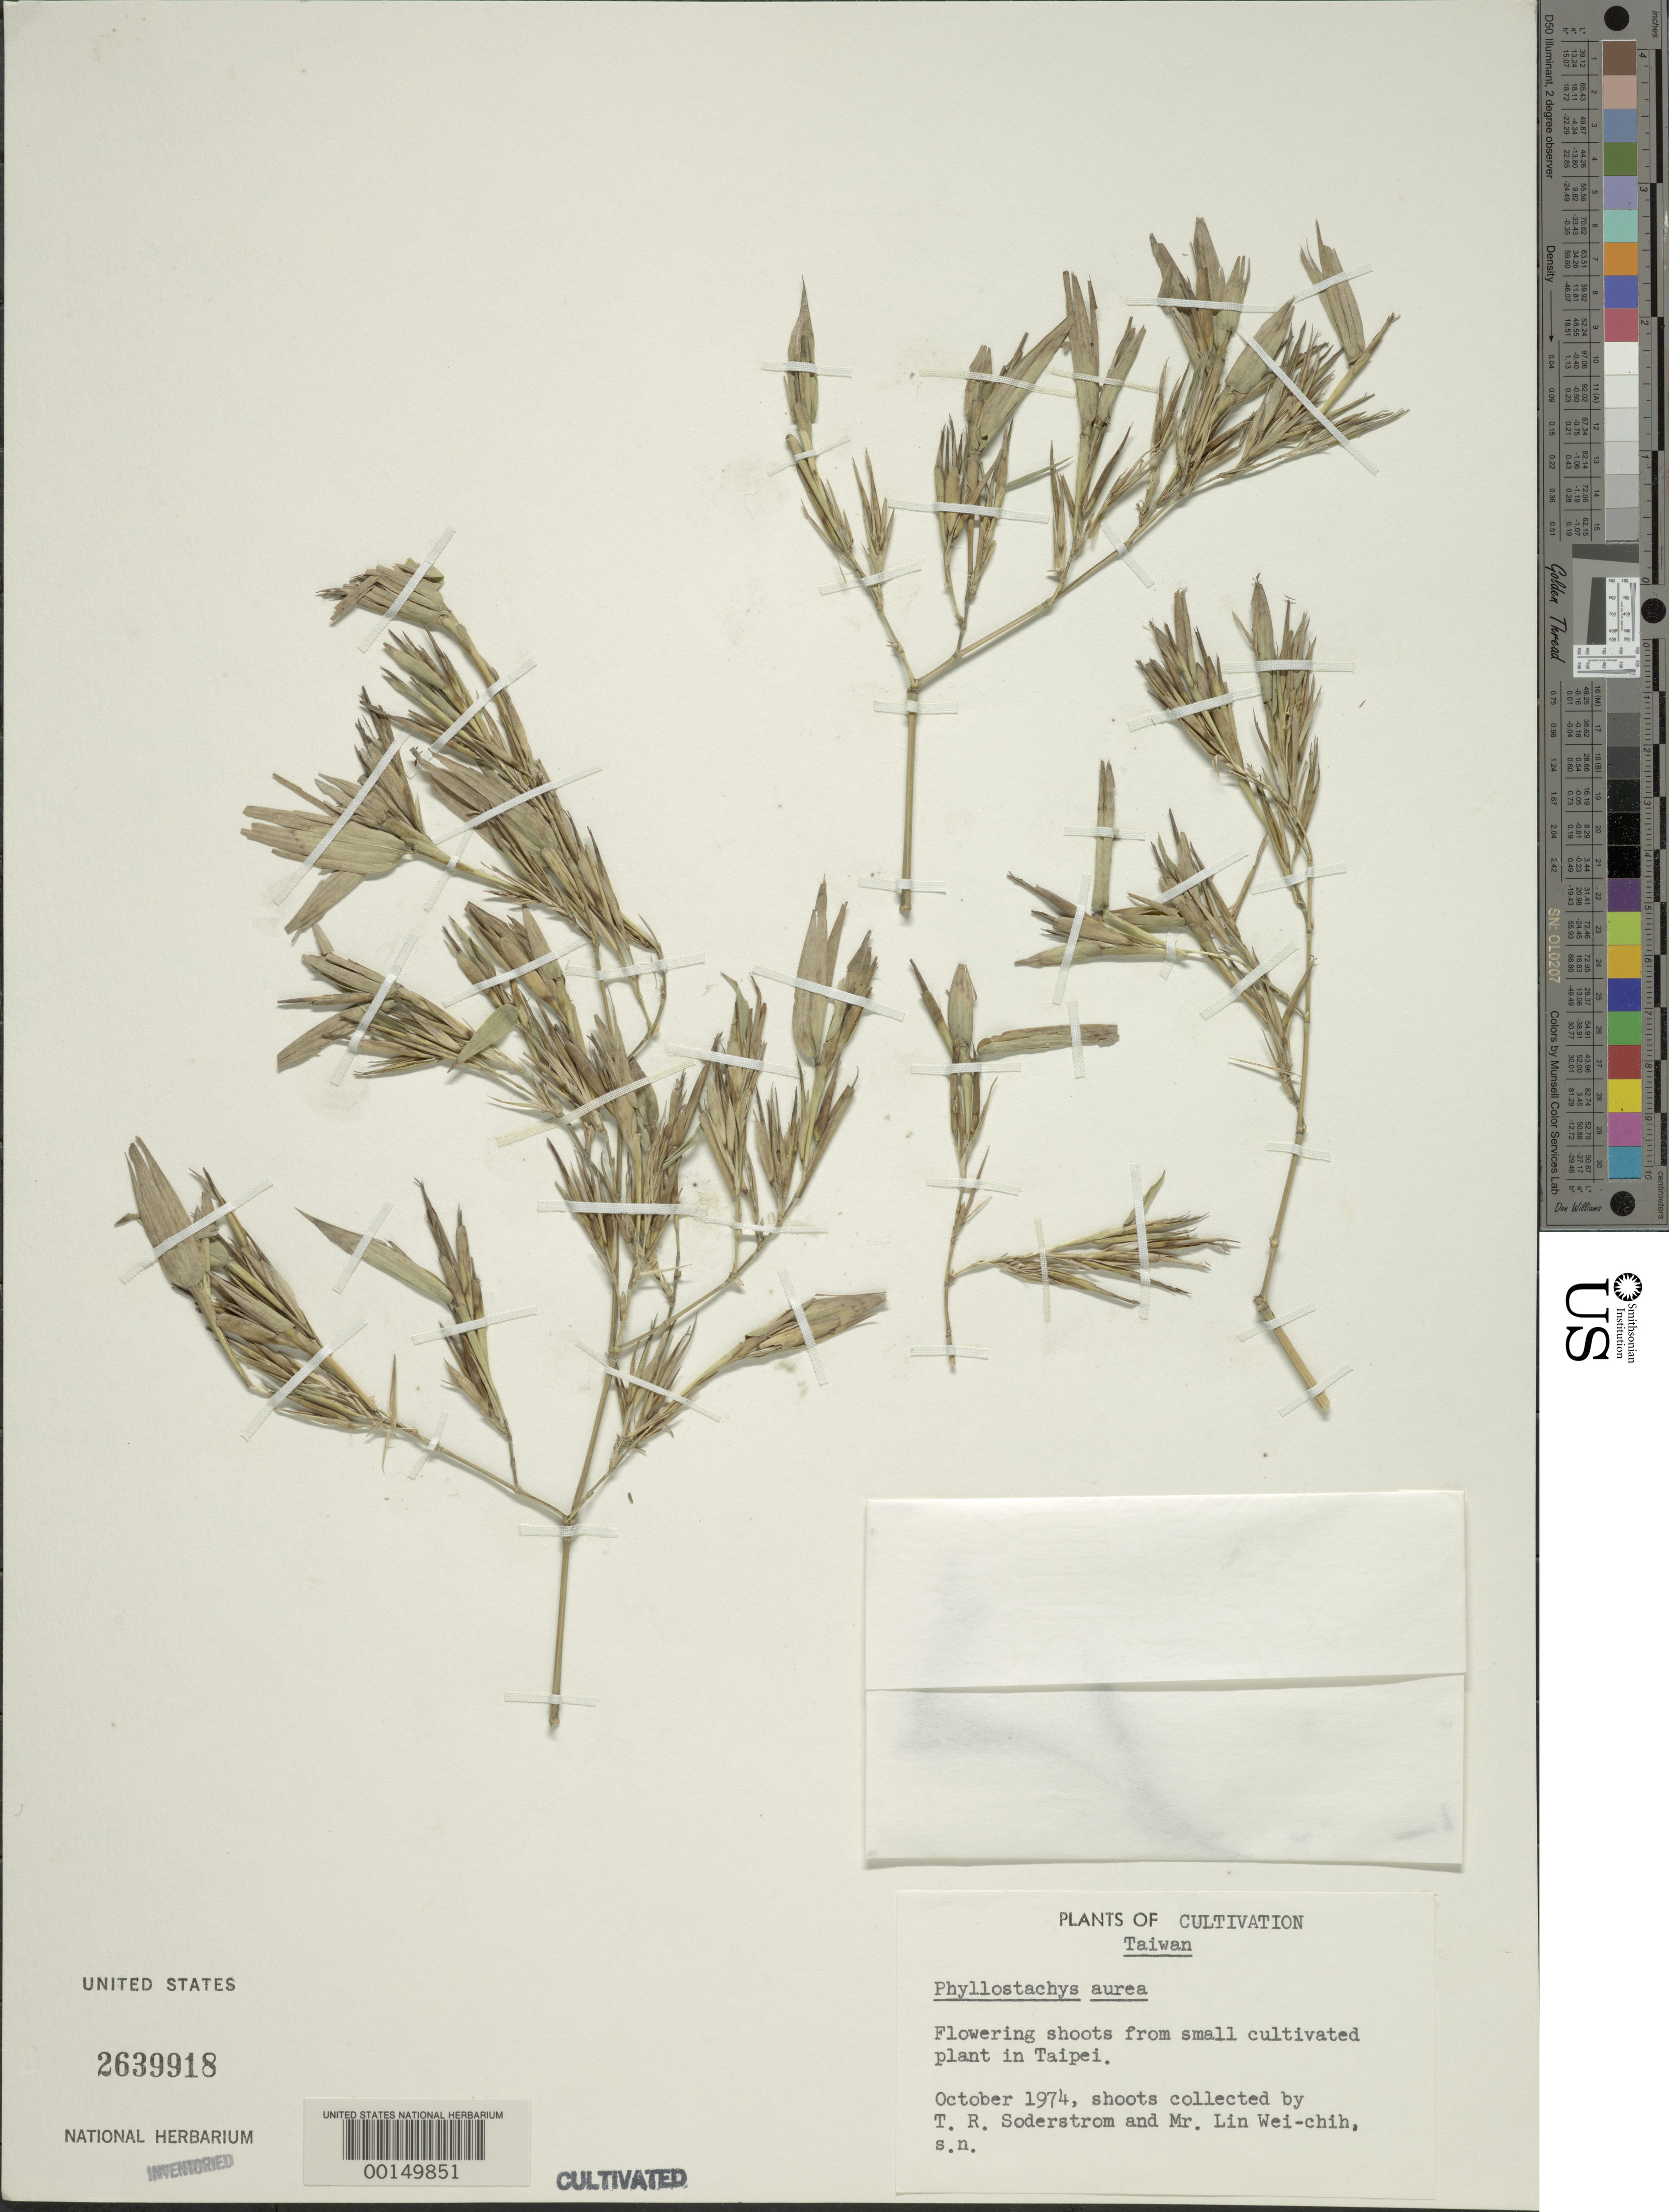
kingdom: Plantae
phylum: Tracheophyta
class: Liliopsida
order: Poales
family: Poaceae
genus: Phyllostachys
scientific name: Phyllostachys aurea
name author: Rivière & C. Rivière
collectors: T. R. Soderstrom & W. C. Lin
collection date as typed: Oct 1974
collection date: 1974-10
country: Taiwan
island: Taiwan [Formosa]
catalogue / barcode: US 2639918